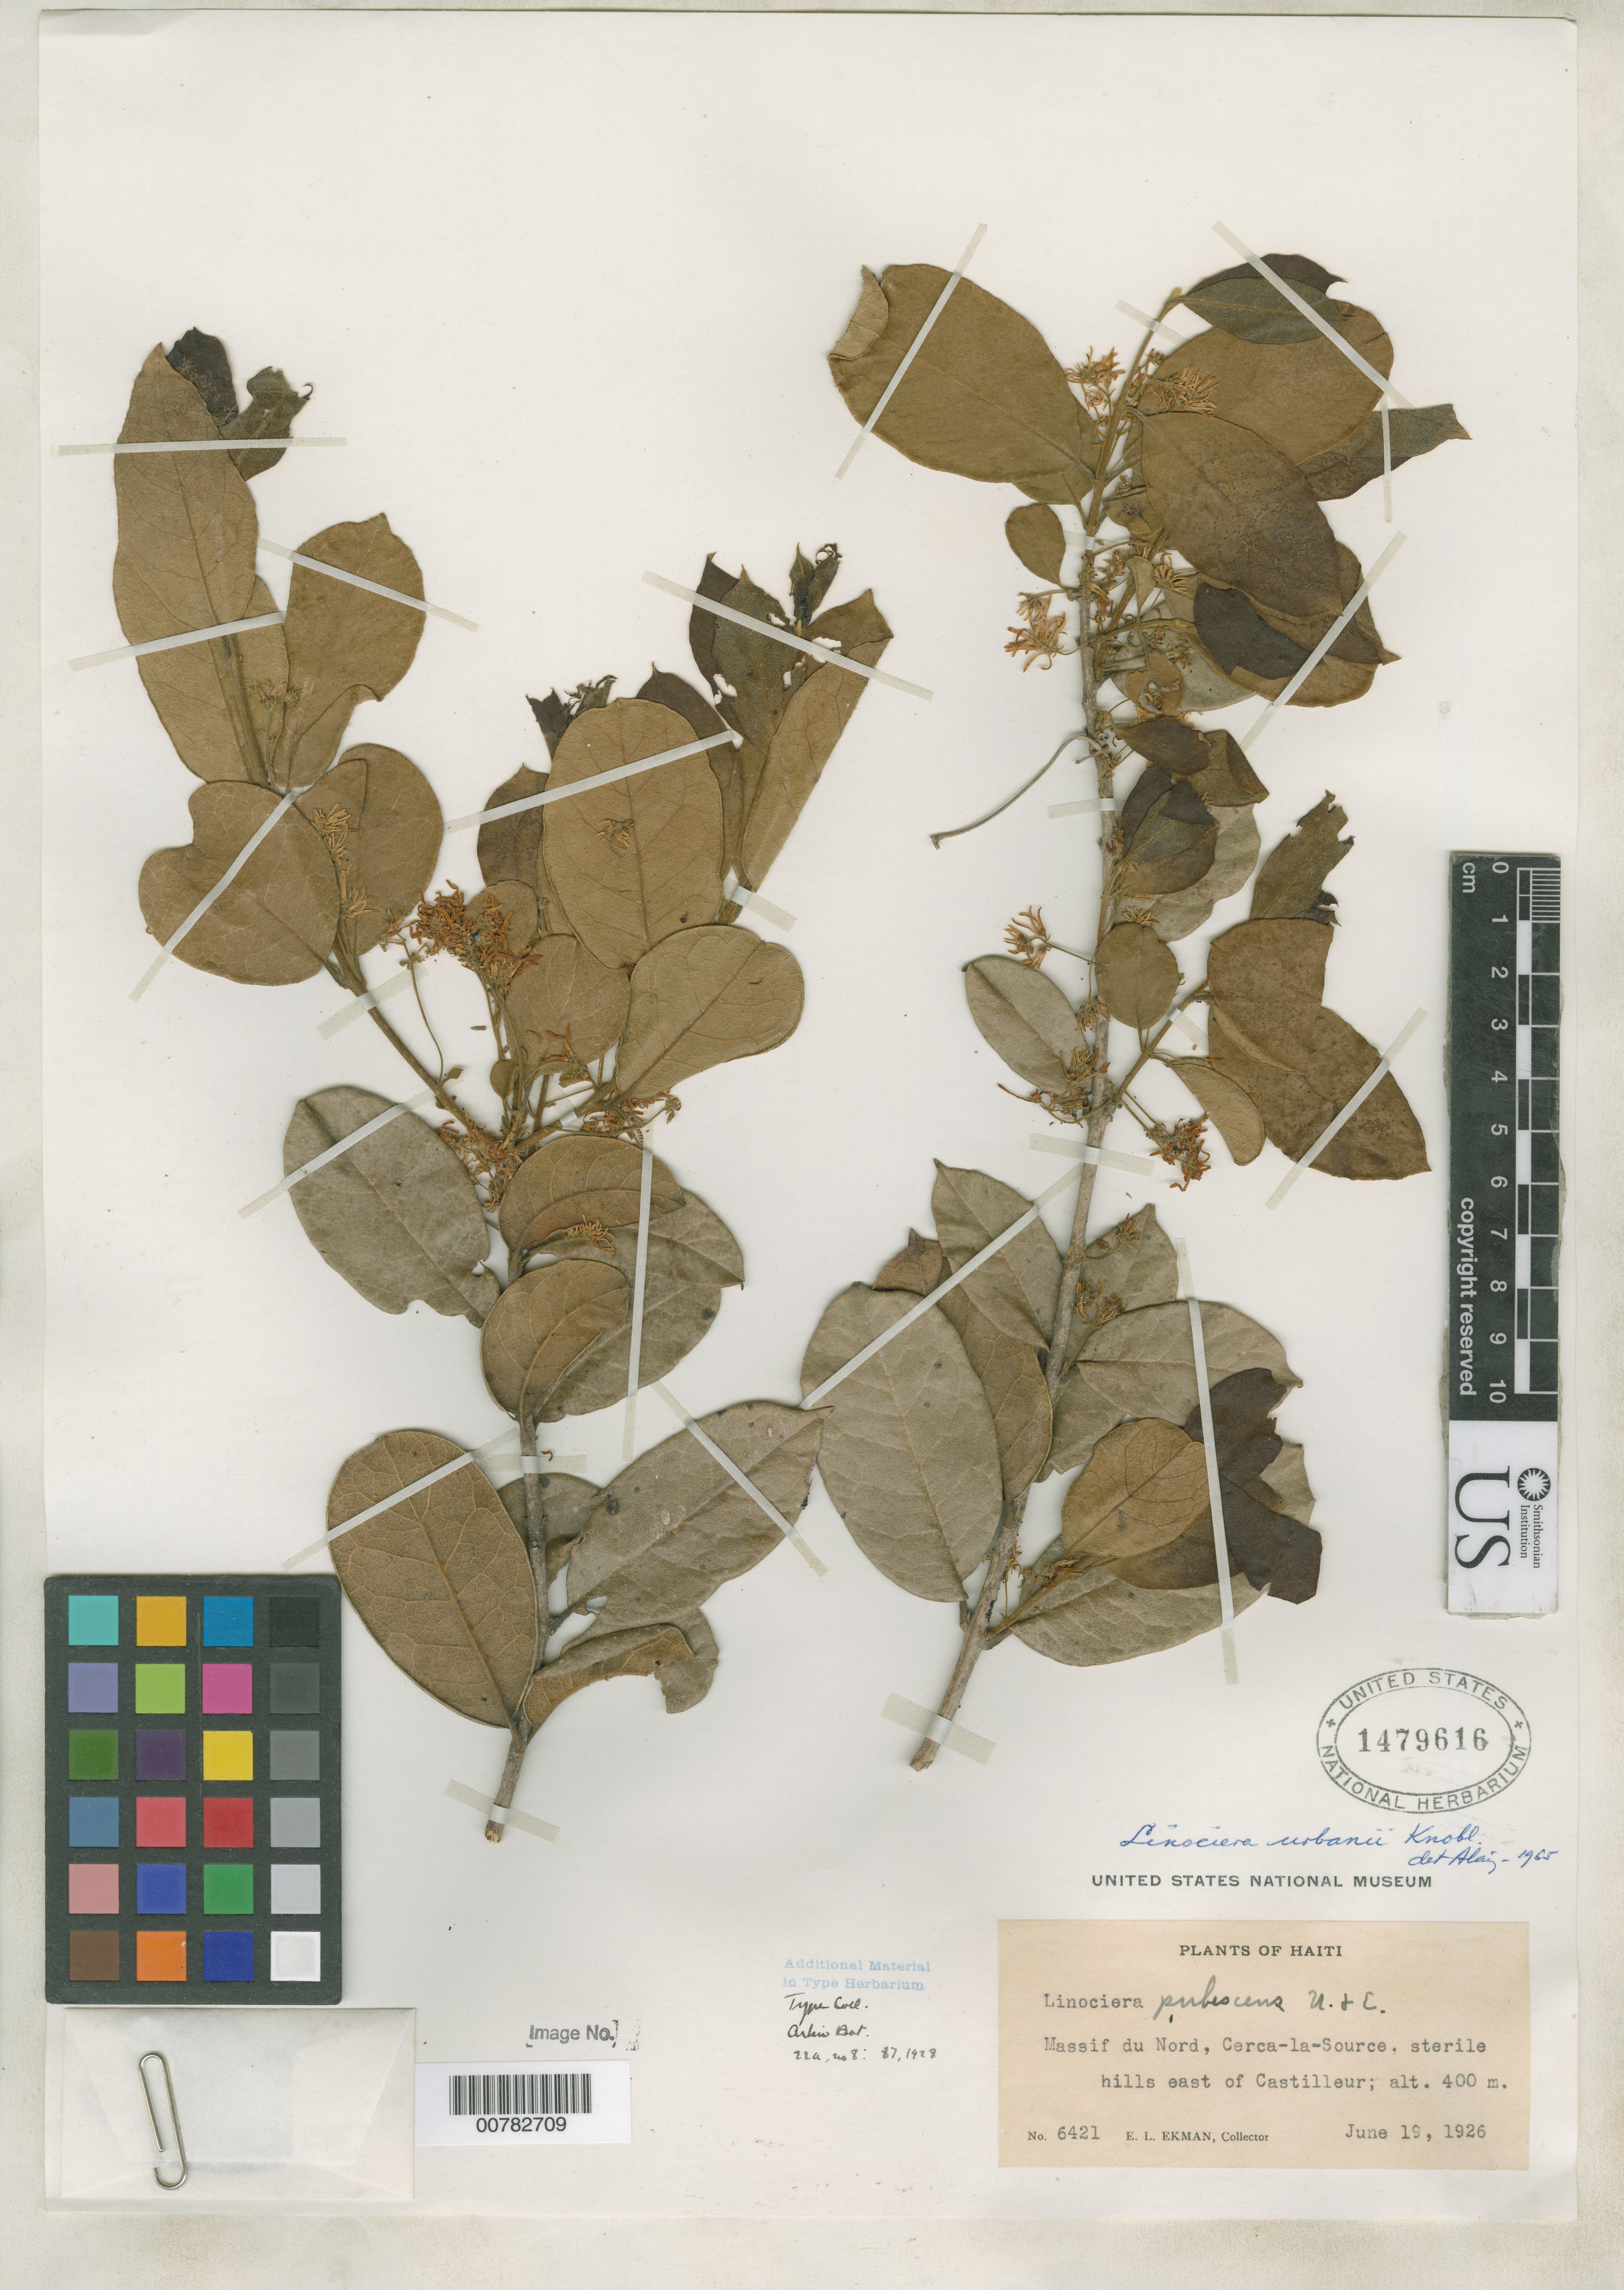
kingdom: Plantae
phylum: Tracheophyta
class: Magnoliopsida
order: Lamiales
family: Oleaceae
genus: Linociera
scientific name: Linociera pubescens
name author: Urb. & Ekman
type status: Isotype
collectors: E. L. Ekman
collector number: H 6421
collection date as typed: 19 Jun 1926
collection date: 1926-06-19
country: Haiti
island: Hispaniola Island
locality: Massif du Nord, prope Cerca La Source.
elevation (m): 400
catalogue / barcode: US 1479616